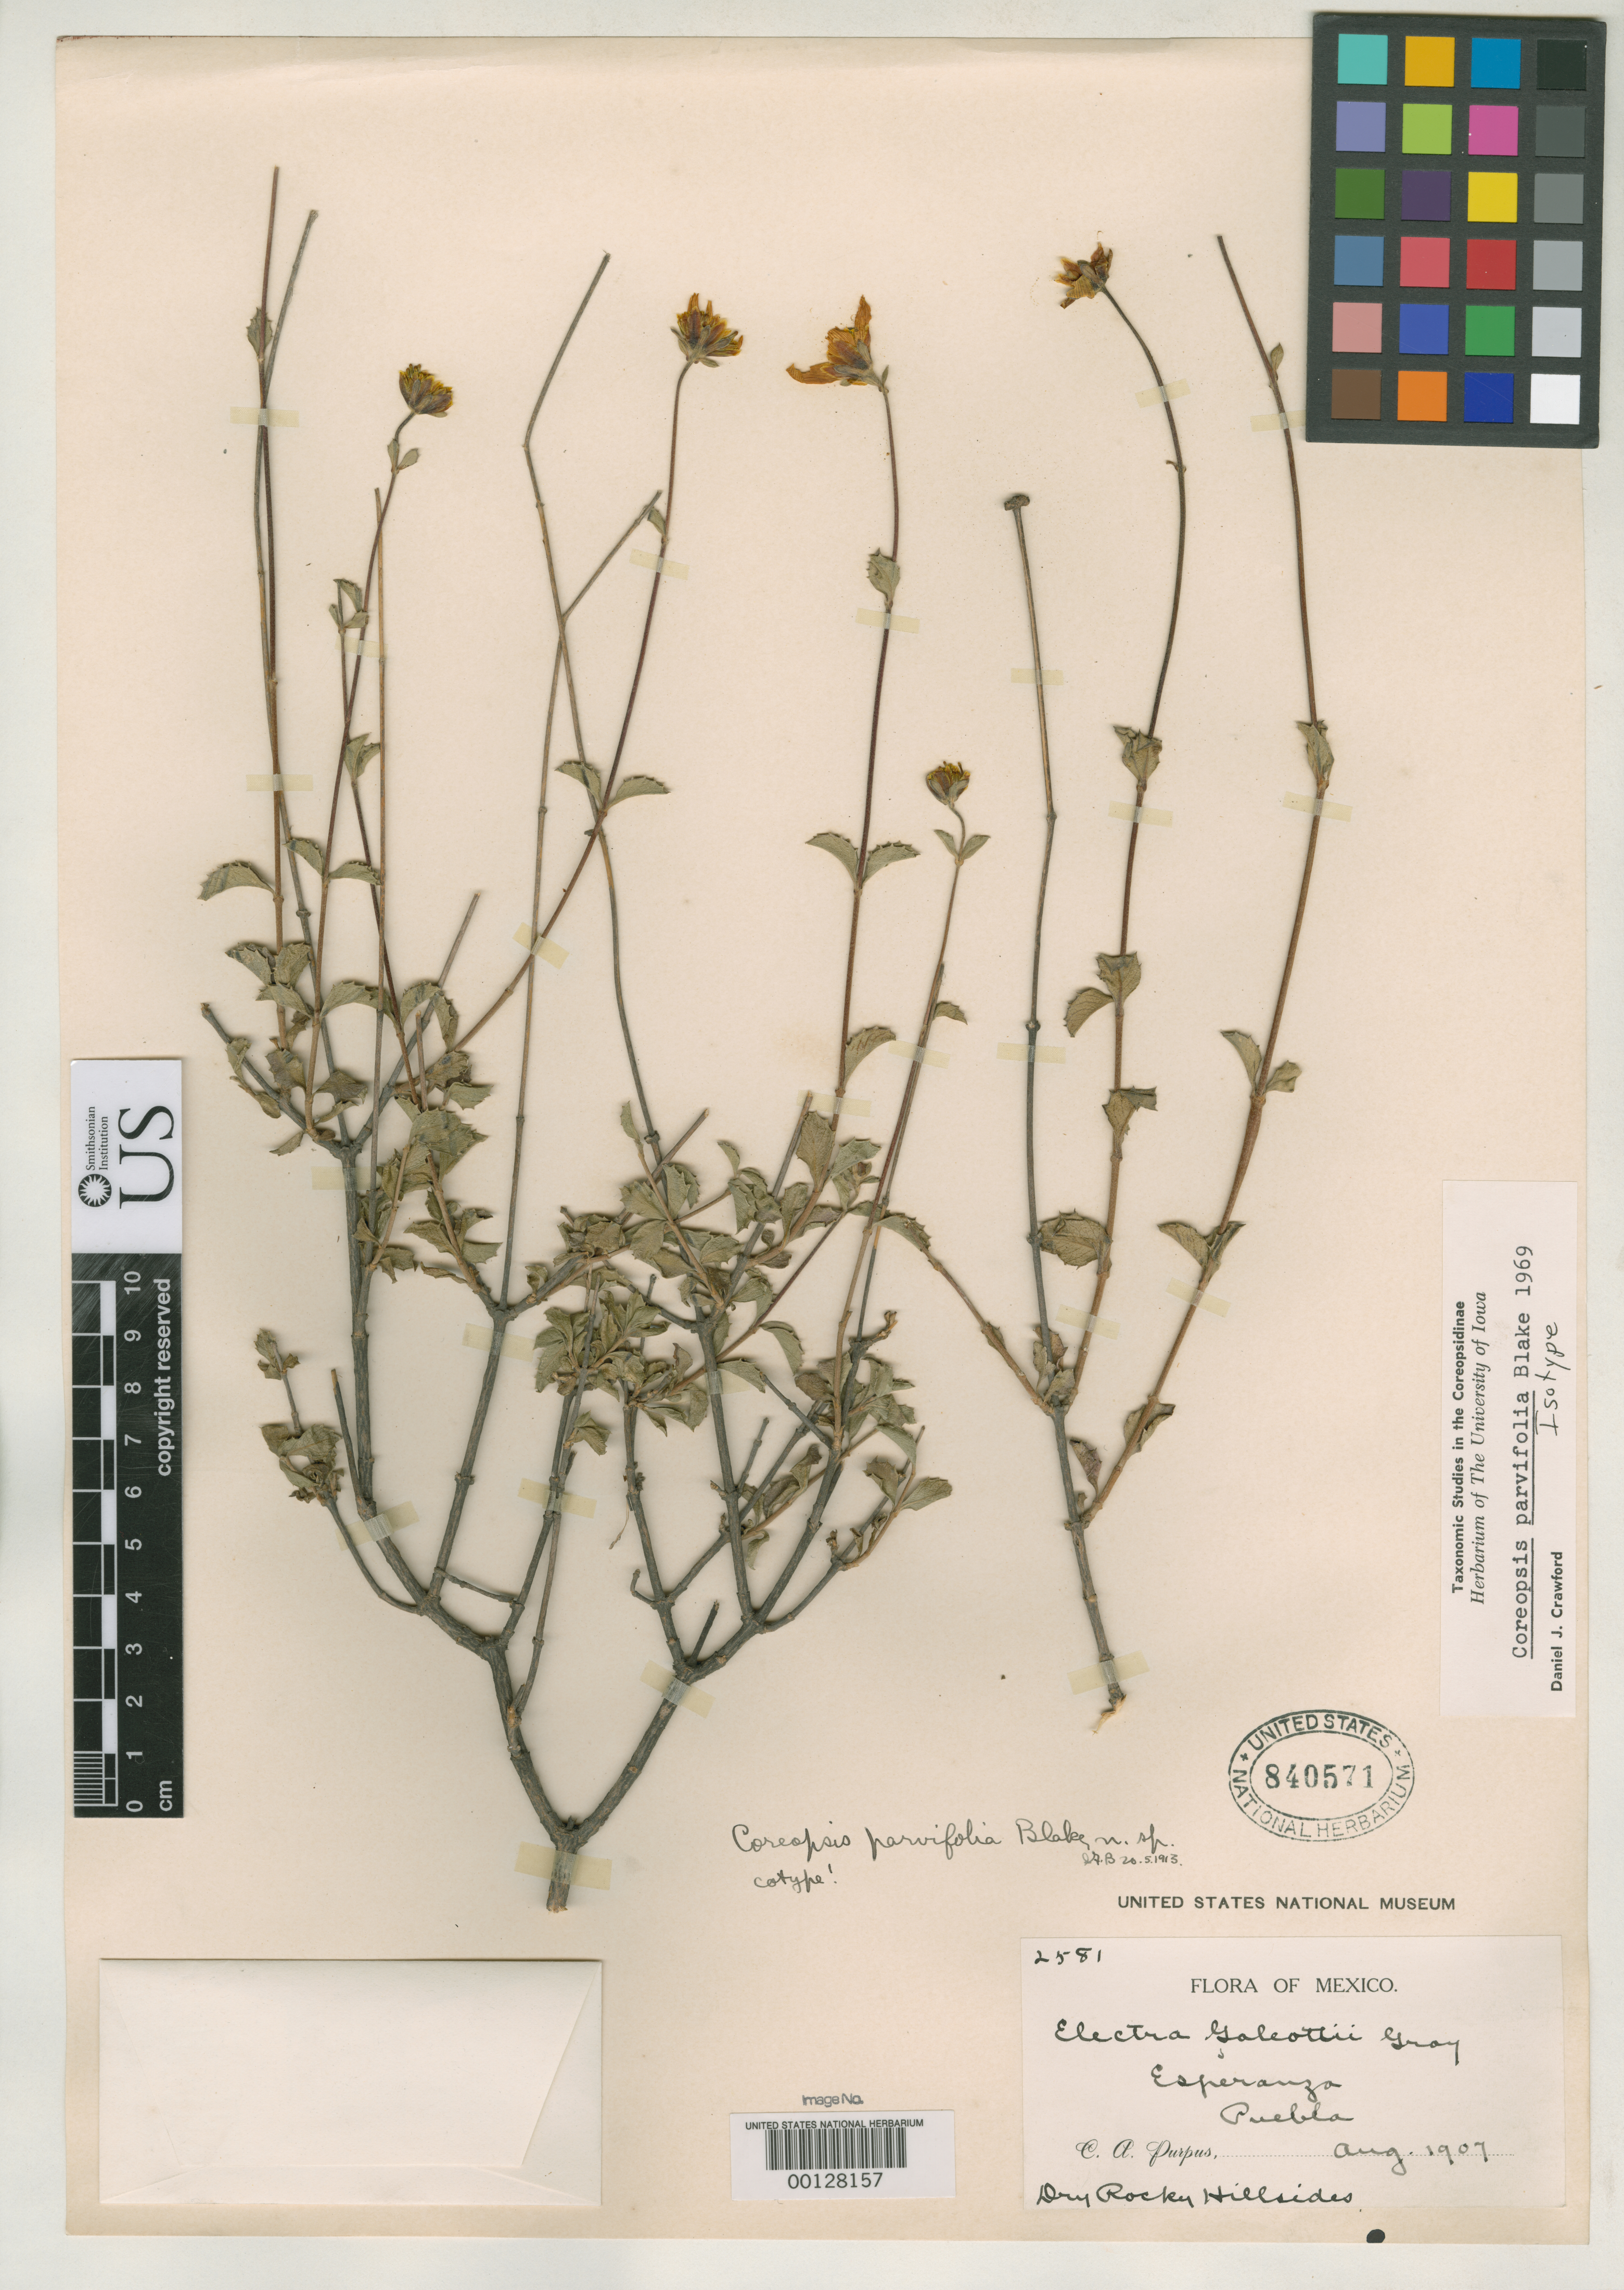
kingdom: Plantae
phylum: Tracheophyta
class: Magnoliopsida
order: Asterales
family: Asteraceae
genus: Coreopsis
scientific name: Coreopsis parvifolia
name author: S.F. Blake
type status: Isotype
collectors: C. A. Purpus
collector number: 2581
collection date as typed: Aug 1907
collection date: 1907-08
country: Mexico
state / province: Puebla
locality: Esperanza.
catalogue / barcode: US 840571